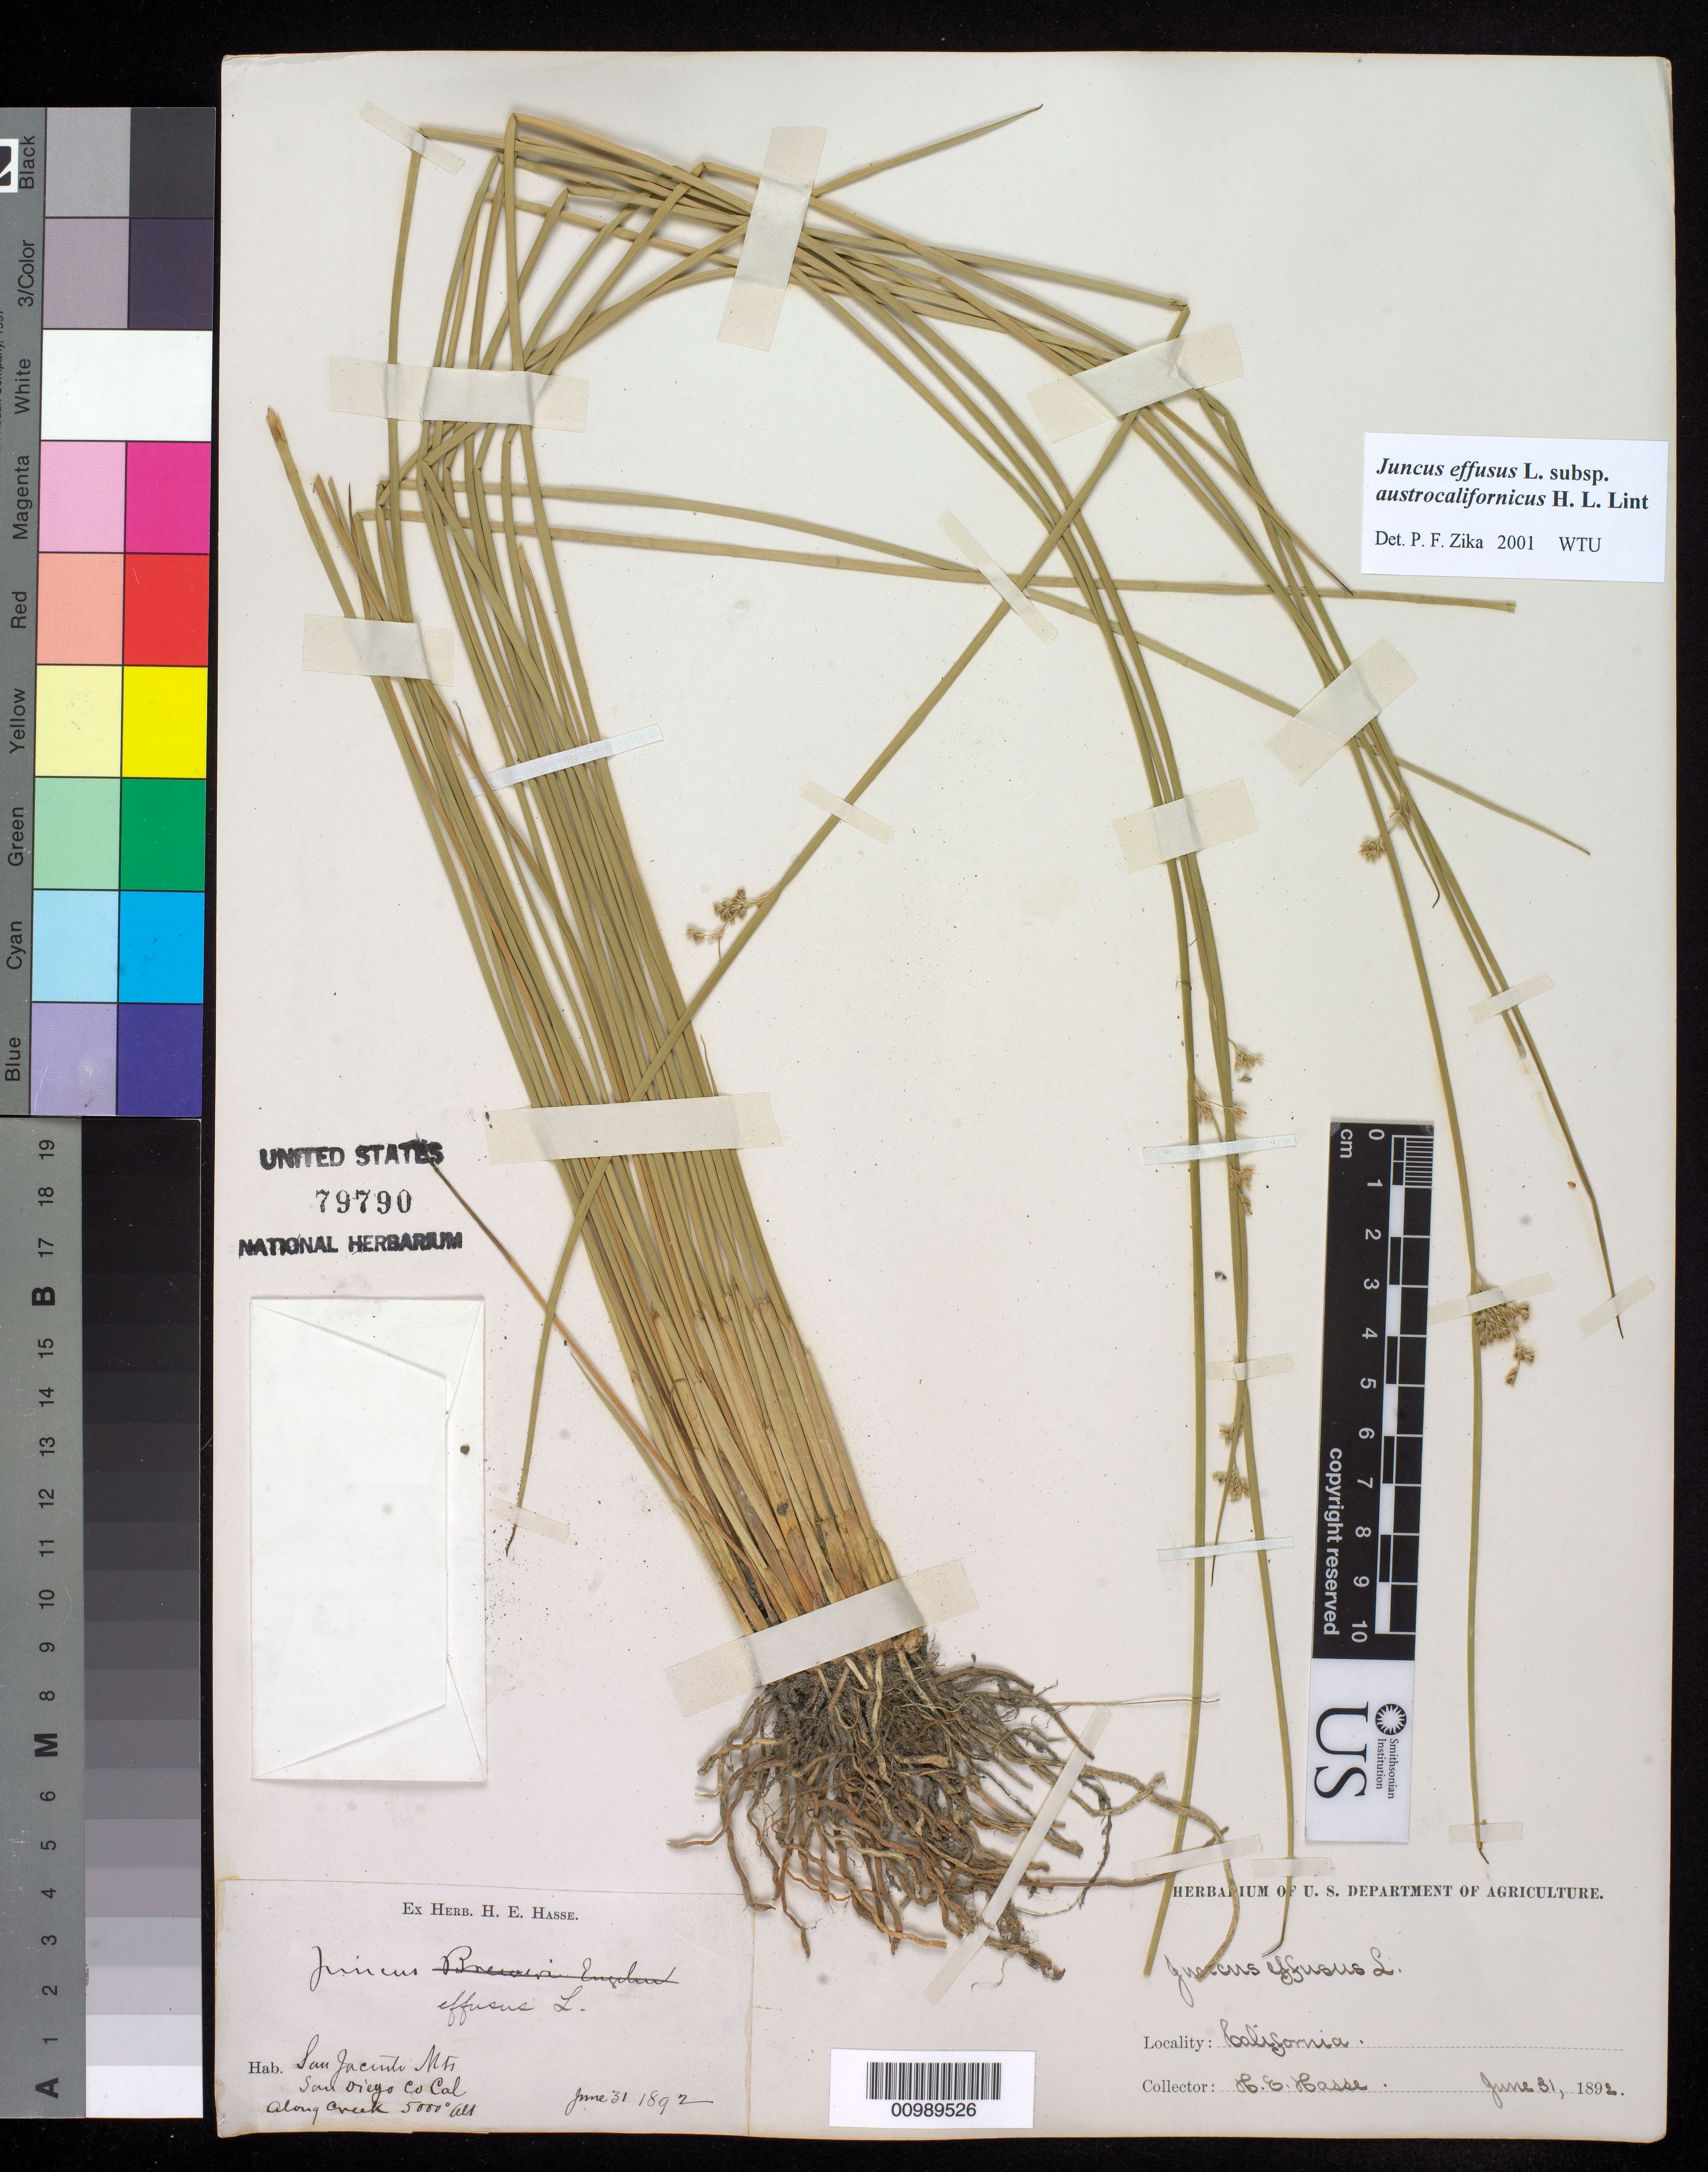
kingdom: Plantae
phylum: Tracheophyta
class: Liliopsida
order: Poales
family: Juncaceae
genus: Juncus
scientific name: Juncus effusus subsp. austrocalifornicus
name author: Lint ex Zika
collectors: H. E. Hasse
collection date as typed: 31 Jun 1892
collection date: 1892-06-30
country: United States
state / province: California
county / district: Riverside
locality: San Jacinto Mountains, San Diego County, California. along creek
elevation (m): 5000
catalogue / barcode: US 79790